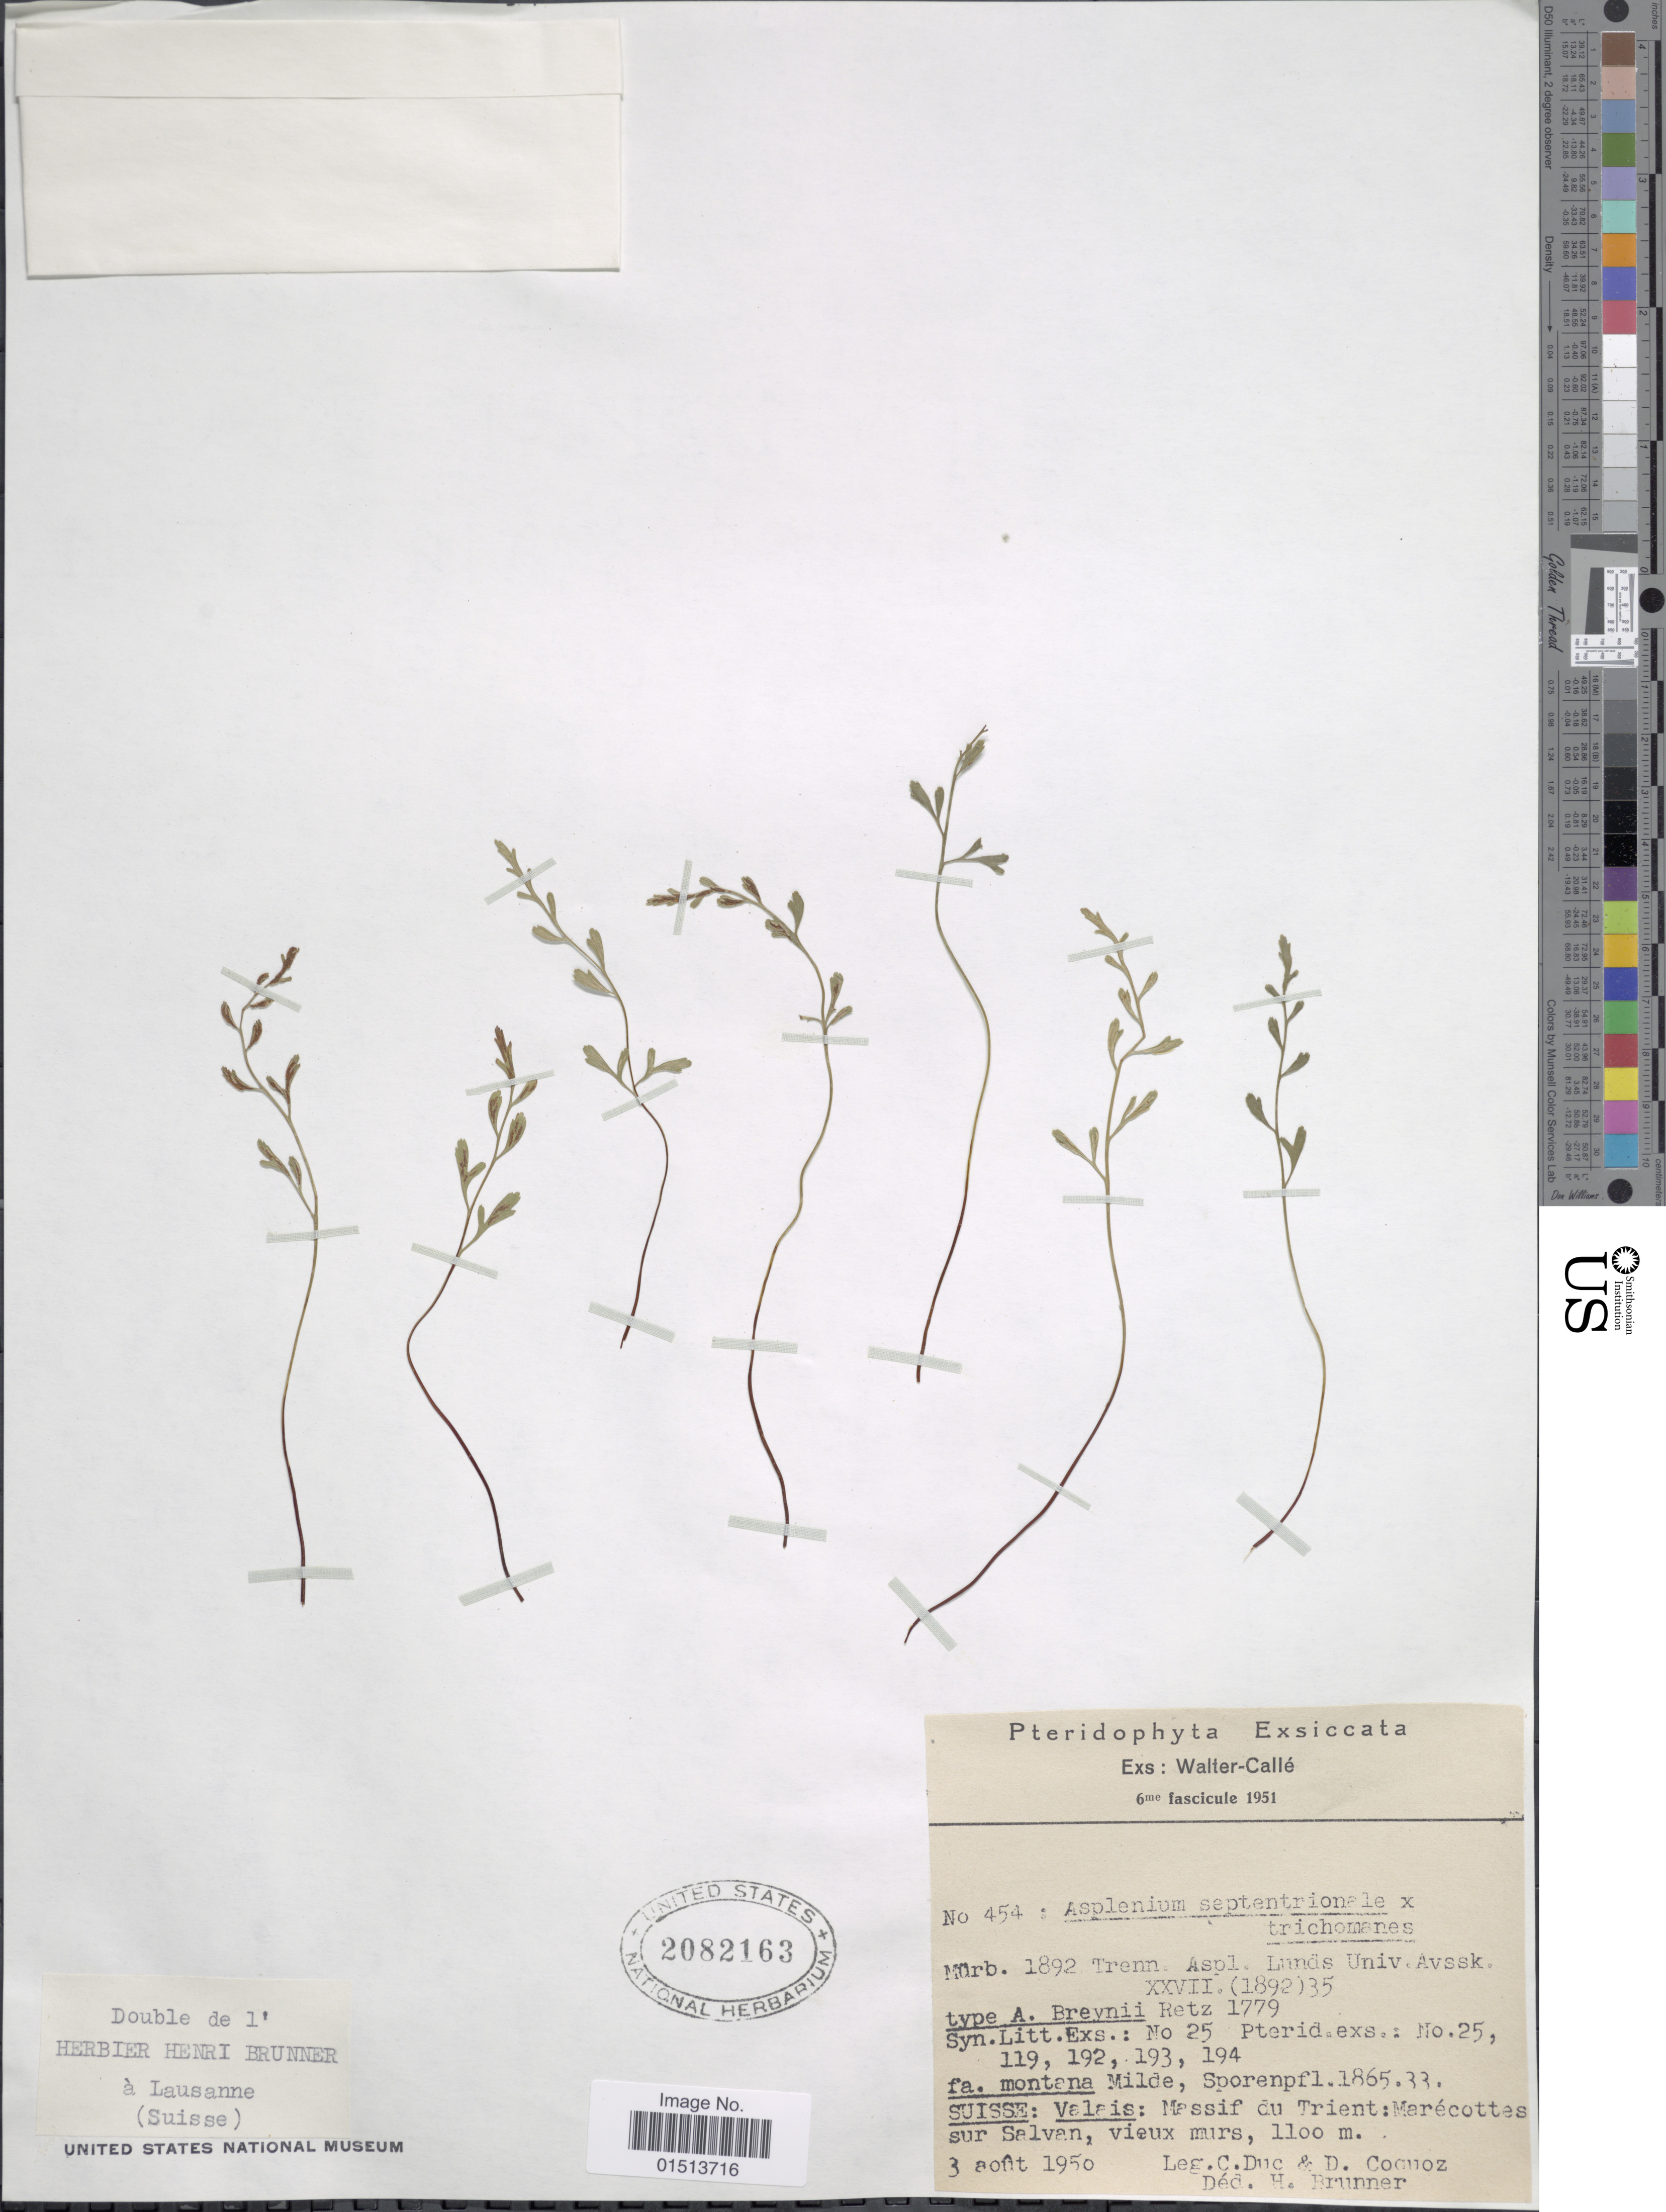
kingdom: Plantae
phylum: Tracheophyta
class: Polypodiopsida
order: Polypodiales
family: Aspleniaceae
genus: Asplenium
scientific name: Asplenium alternifolium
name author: Jacq.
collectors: C. Duc & D. Coquoz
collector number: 454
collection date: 1950-08-03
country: Switzerland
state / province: Valais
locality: Massif du Trient: Marécottes sur Salvan, vieux murs.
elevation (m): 1100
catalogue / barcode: US 2082163